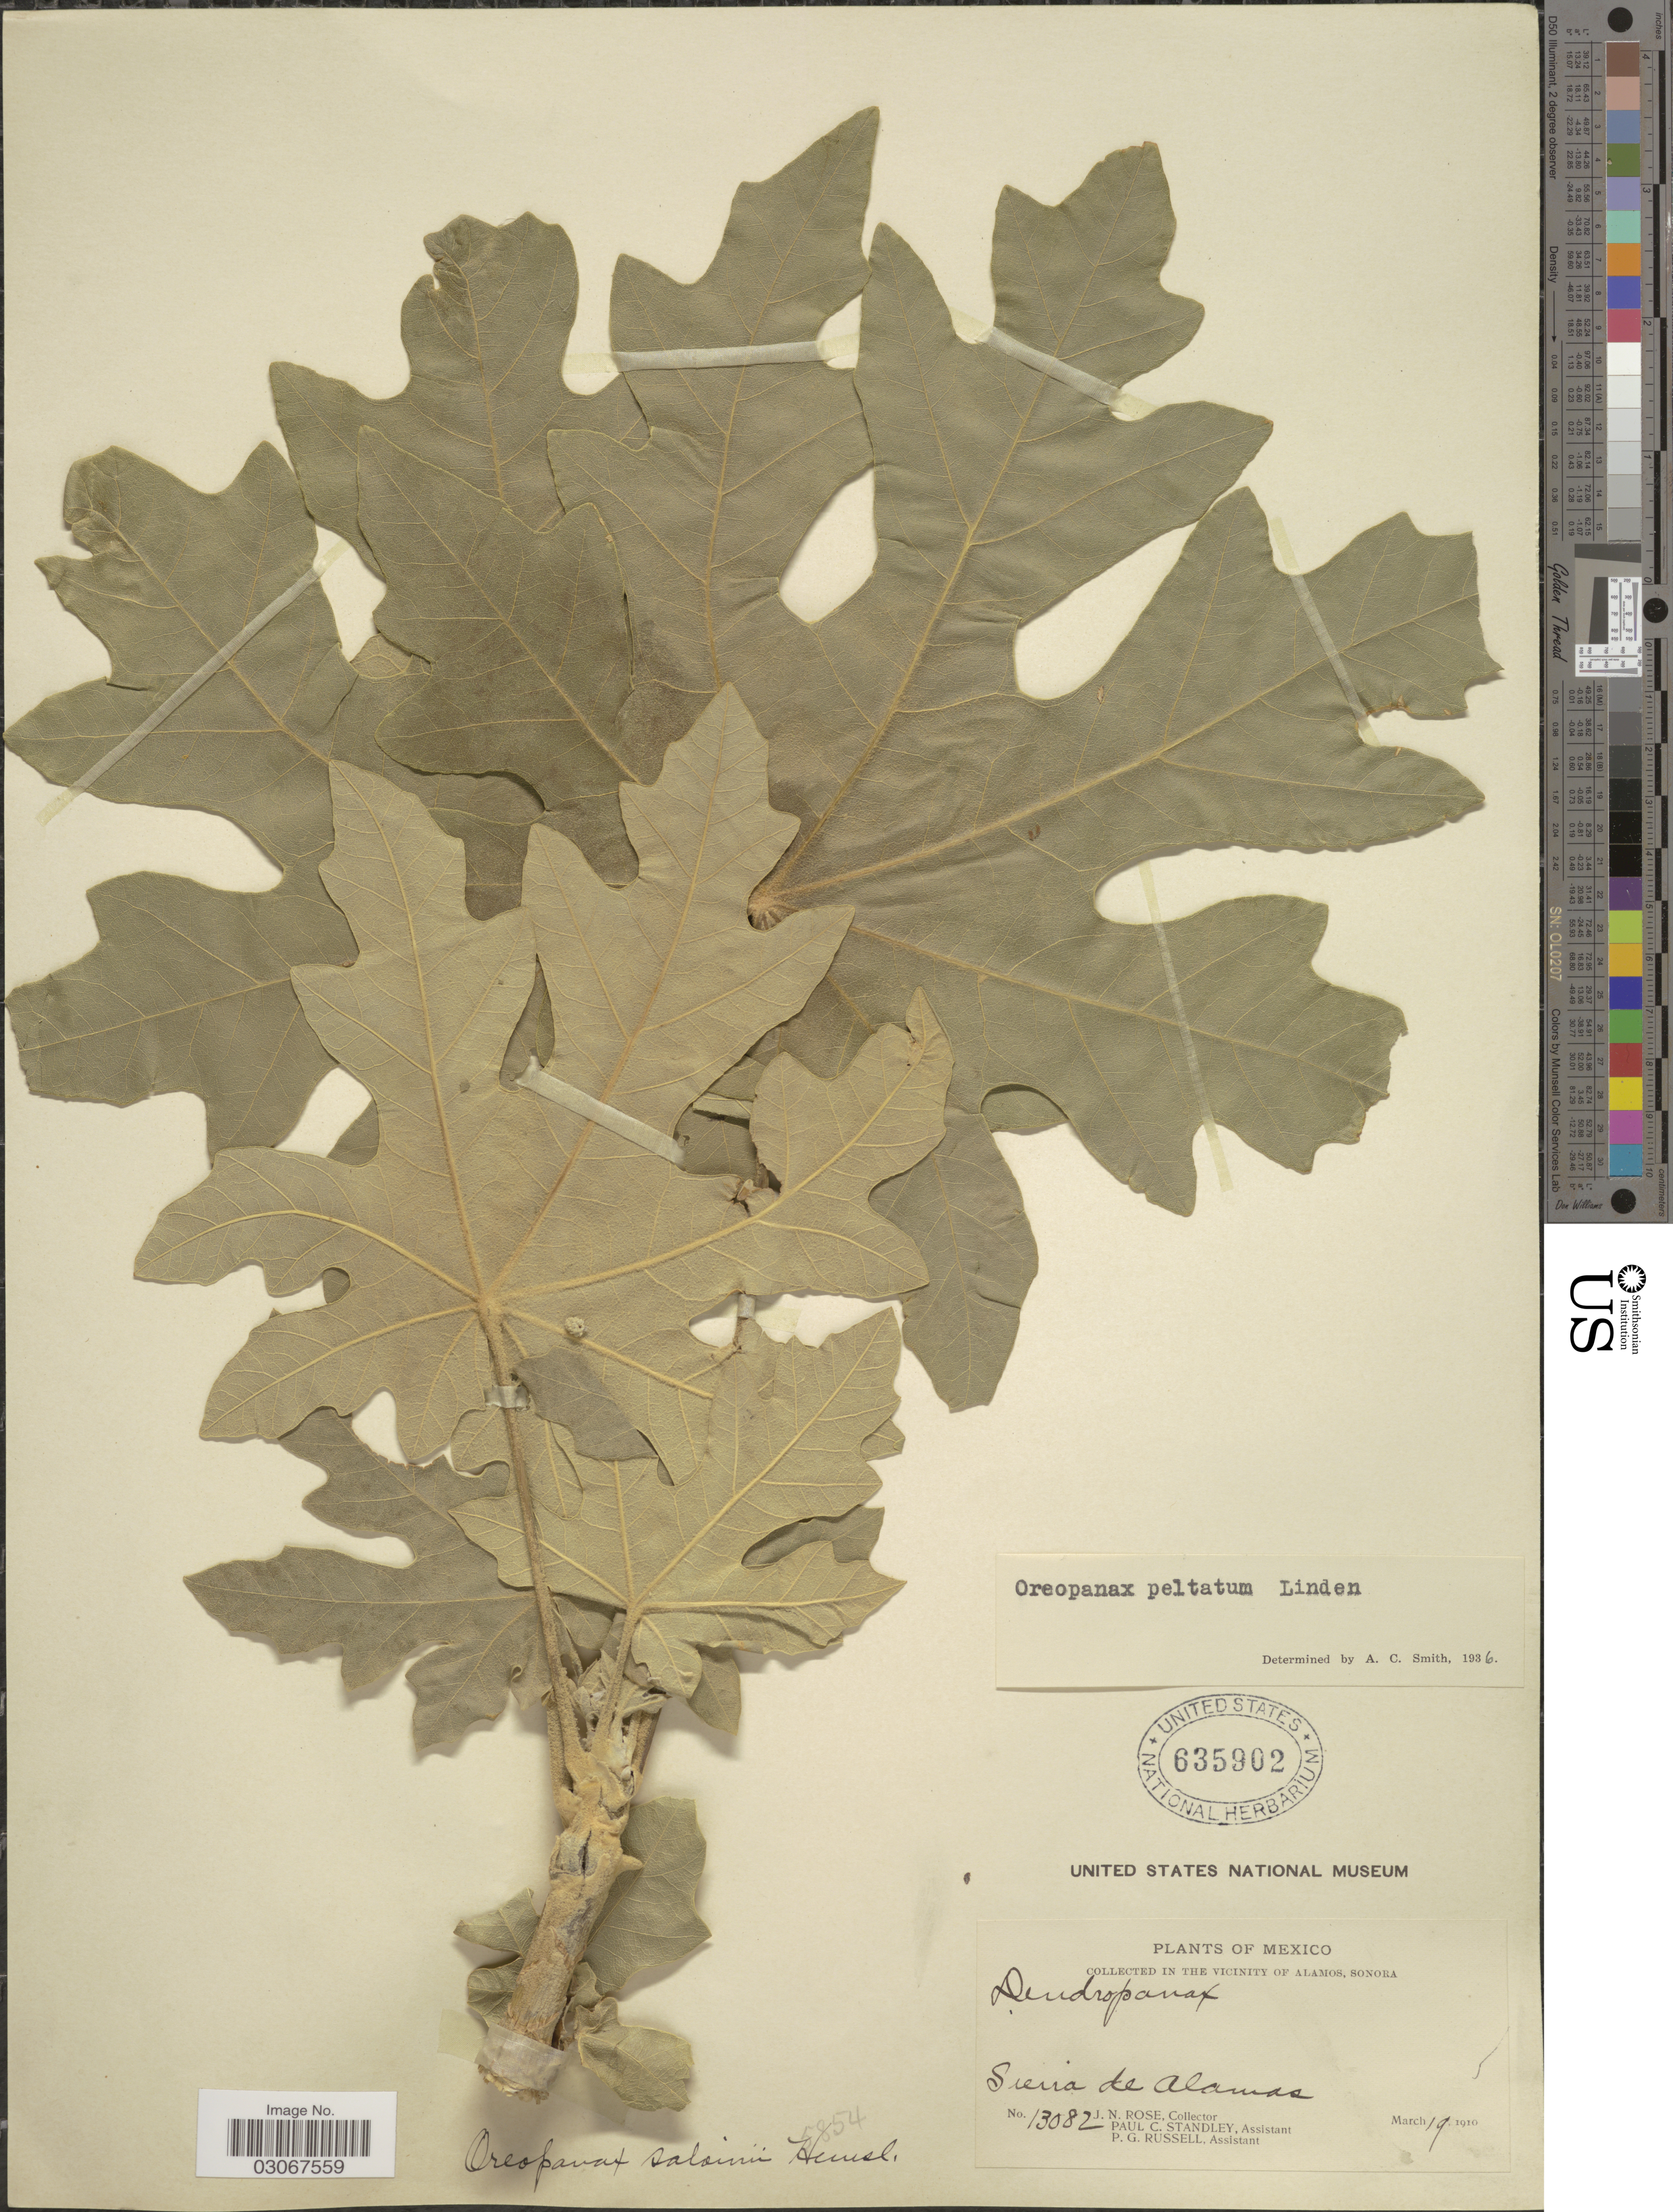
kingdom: Plantae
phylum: Tracheophyta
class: Magnoliopsida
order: Apiales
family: Araliaceae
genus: Oreopanax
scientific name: Oreopanax peltatus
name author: Linden ex Regel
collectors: J. N. Rose, P. C. Standley & P. G. Russell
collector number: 13082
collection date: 1910-03-19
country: Mexico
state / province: Sonora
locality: In the Vicinity of Alamos. Sierra de Alamos.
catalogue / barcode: US 635902